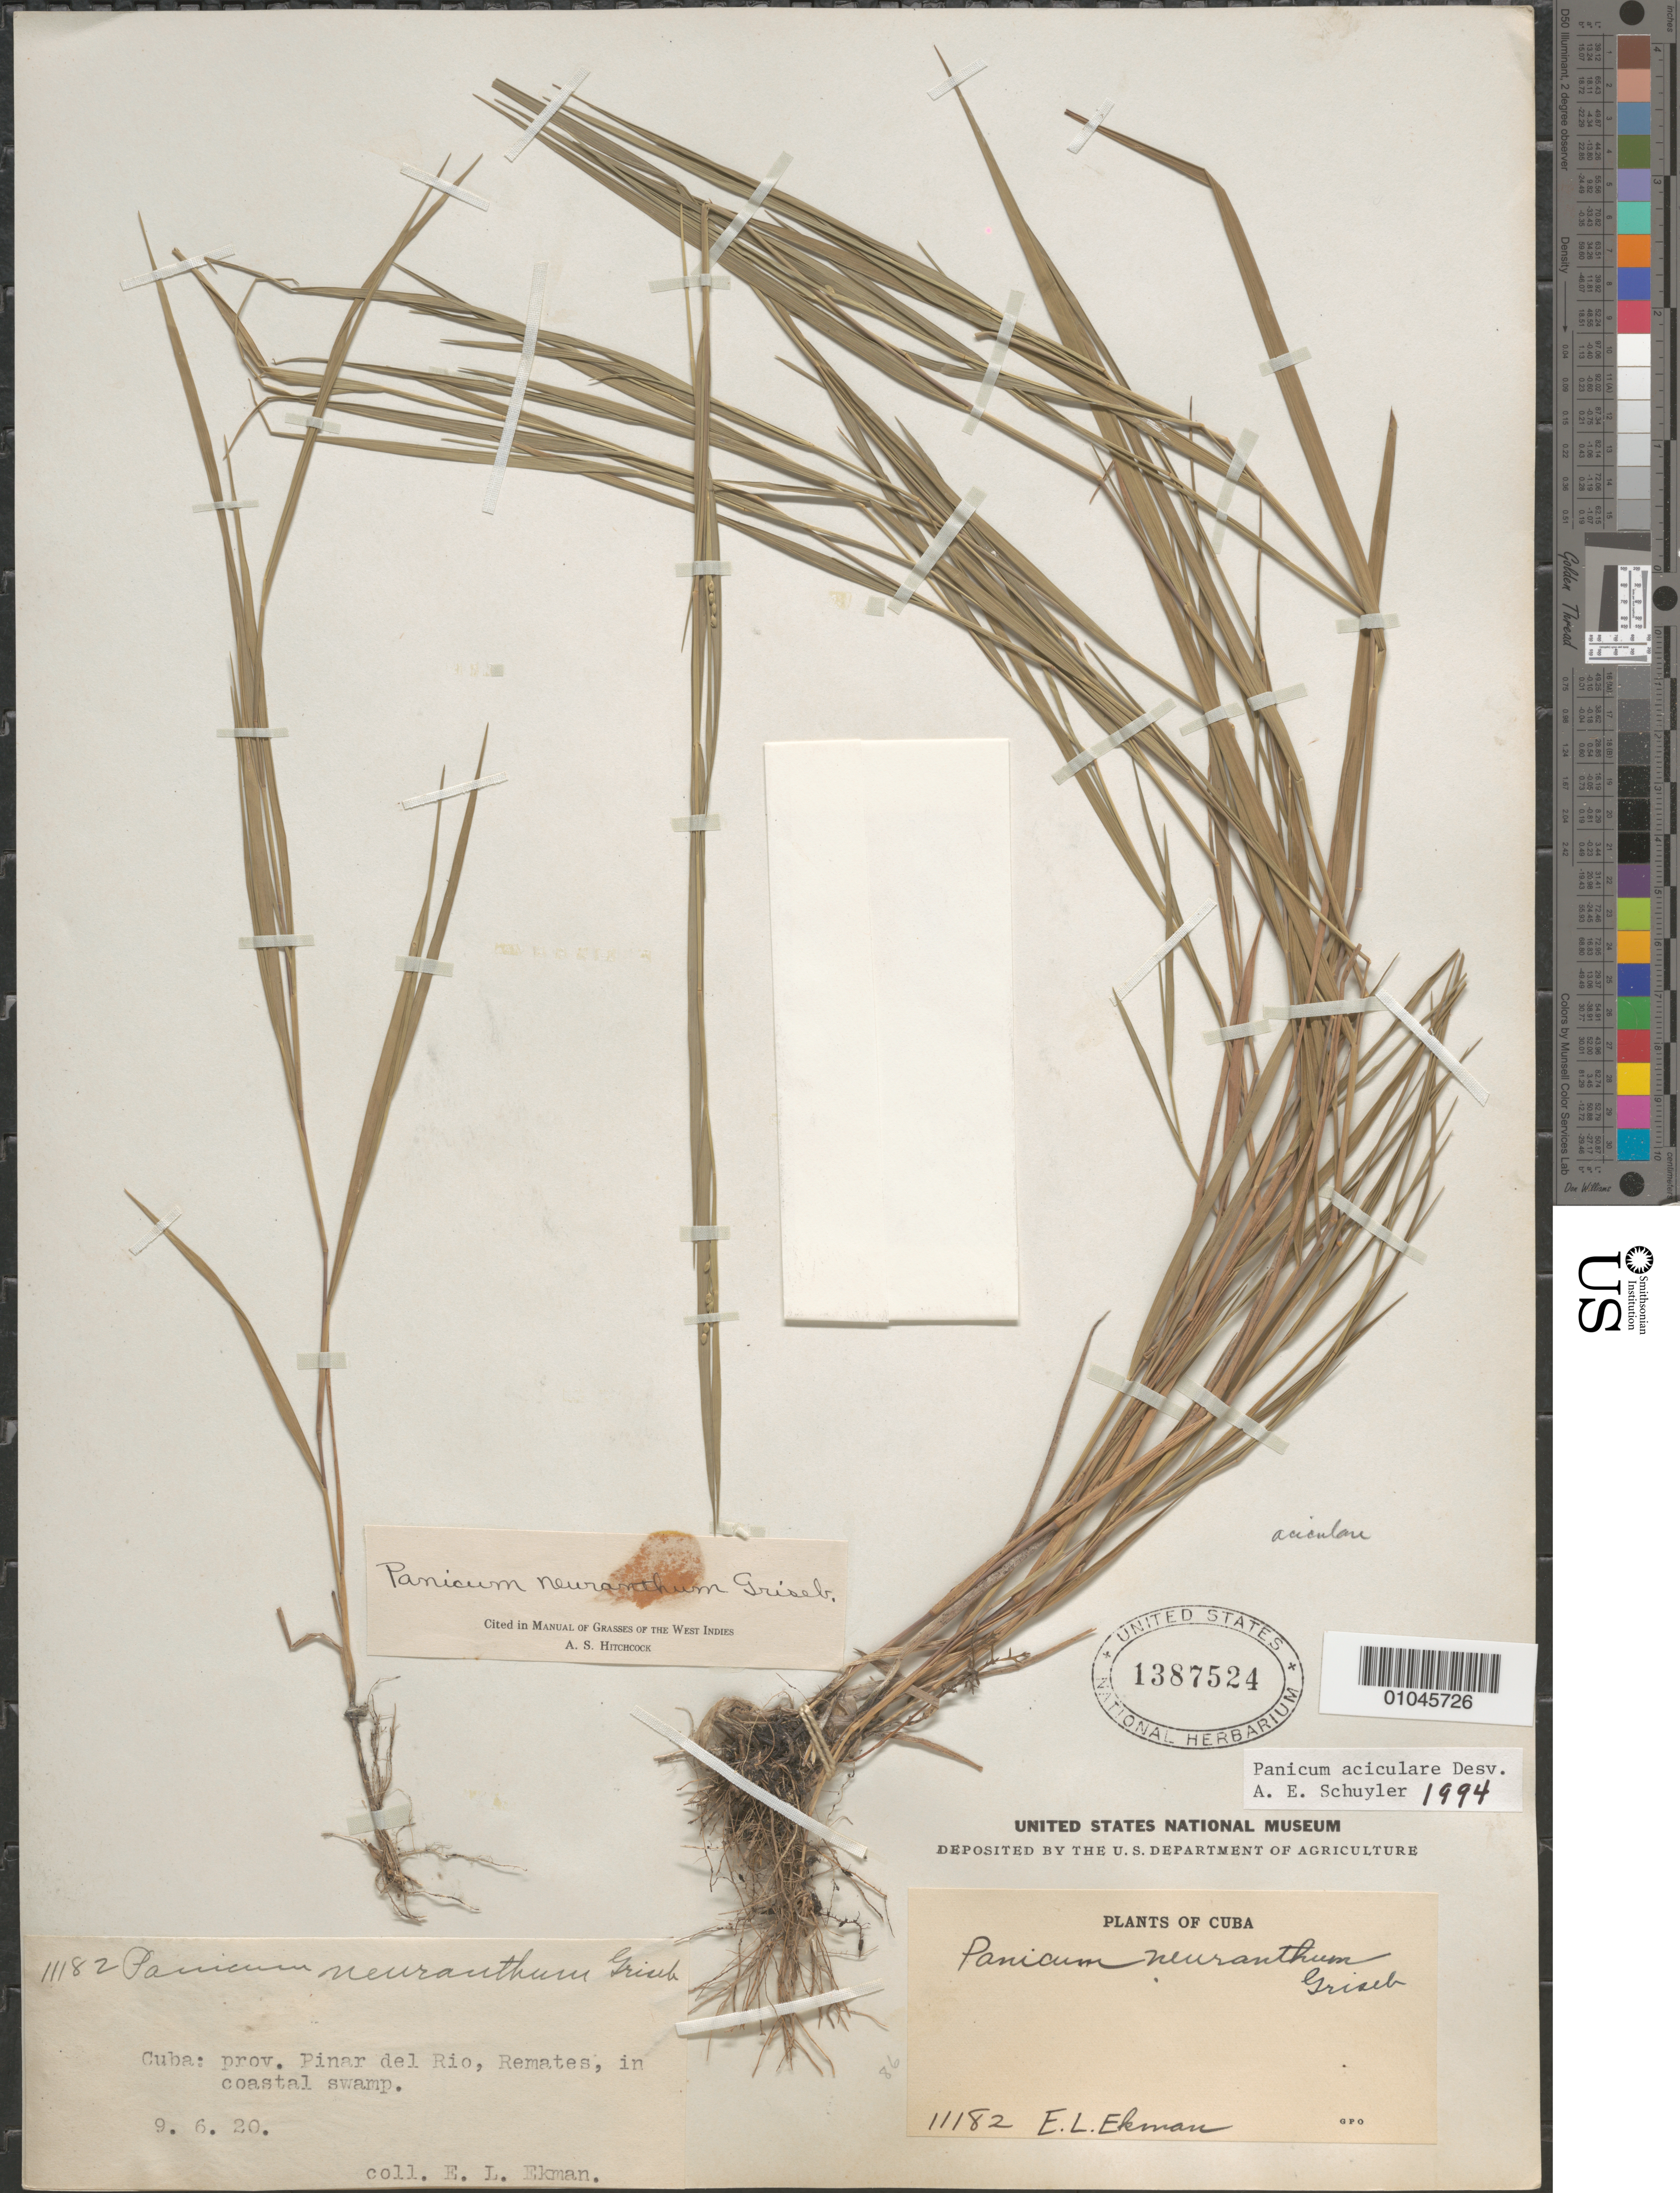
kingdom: Plantae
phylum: Tracheophyta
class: Liliopsida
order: Poales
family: Poaceae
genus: Panicum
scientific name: Panicum aciculare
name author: Desv. ex Poir.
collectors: E. L. Ekman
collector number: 11182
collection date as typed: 09 Jun 1920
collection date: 1920-06-09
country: Cuba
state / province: Pinar del Rio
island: Cuba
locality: Remates, in coastal swamp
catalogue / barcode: US 1387524